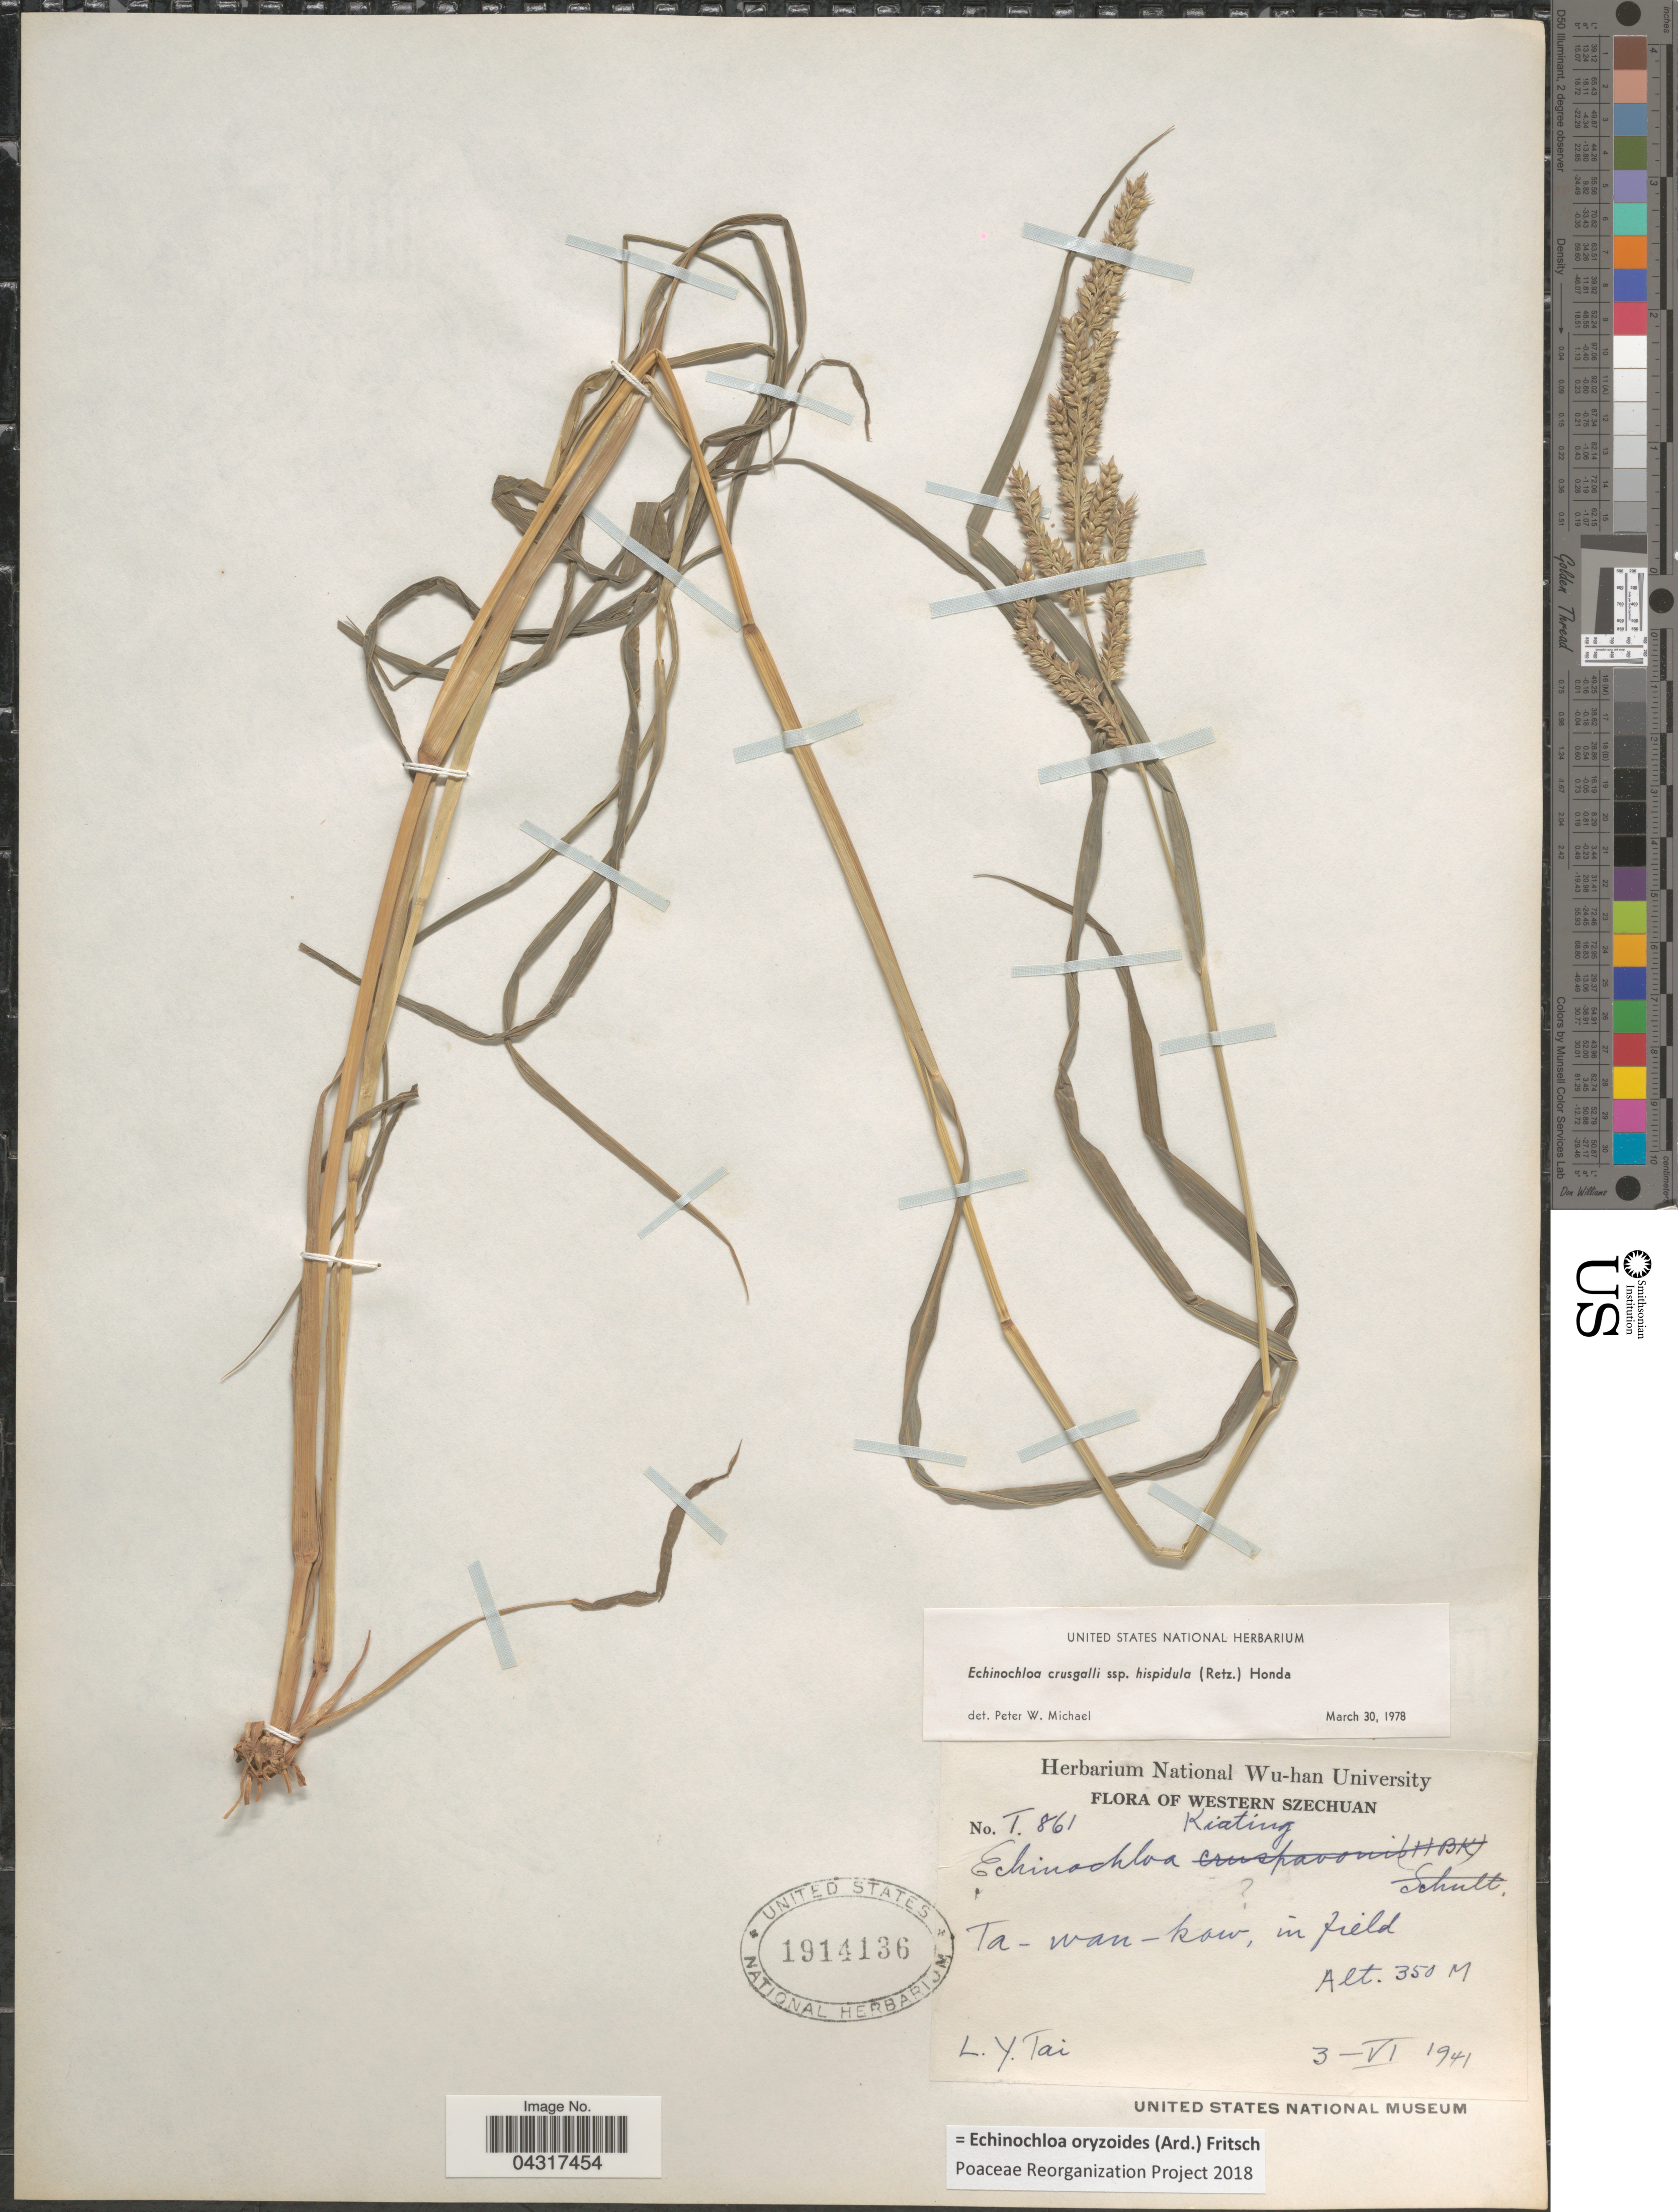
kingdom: Plantae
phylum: Tracheophyta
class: Liliopsida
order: Poales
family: Poaceae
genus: Echinochloa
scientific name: Echinochloa oryzoides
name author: (Ard.) Fritsch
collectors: L. Tai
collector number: T861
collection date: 1941-06-03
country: China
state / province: Sichuan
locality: Western Szechuan. Ta-wan-kow, in field.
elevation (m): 350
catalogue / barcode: US 1914136